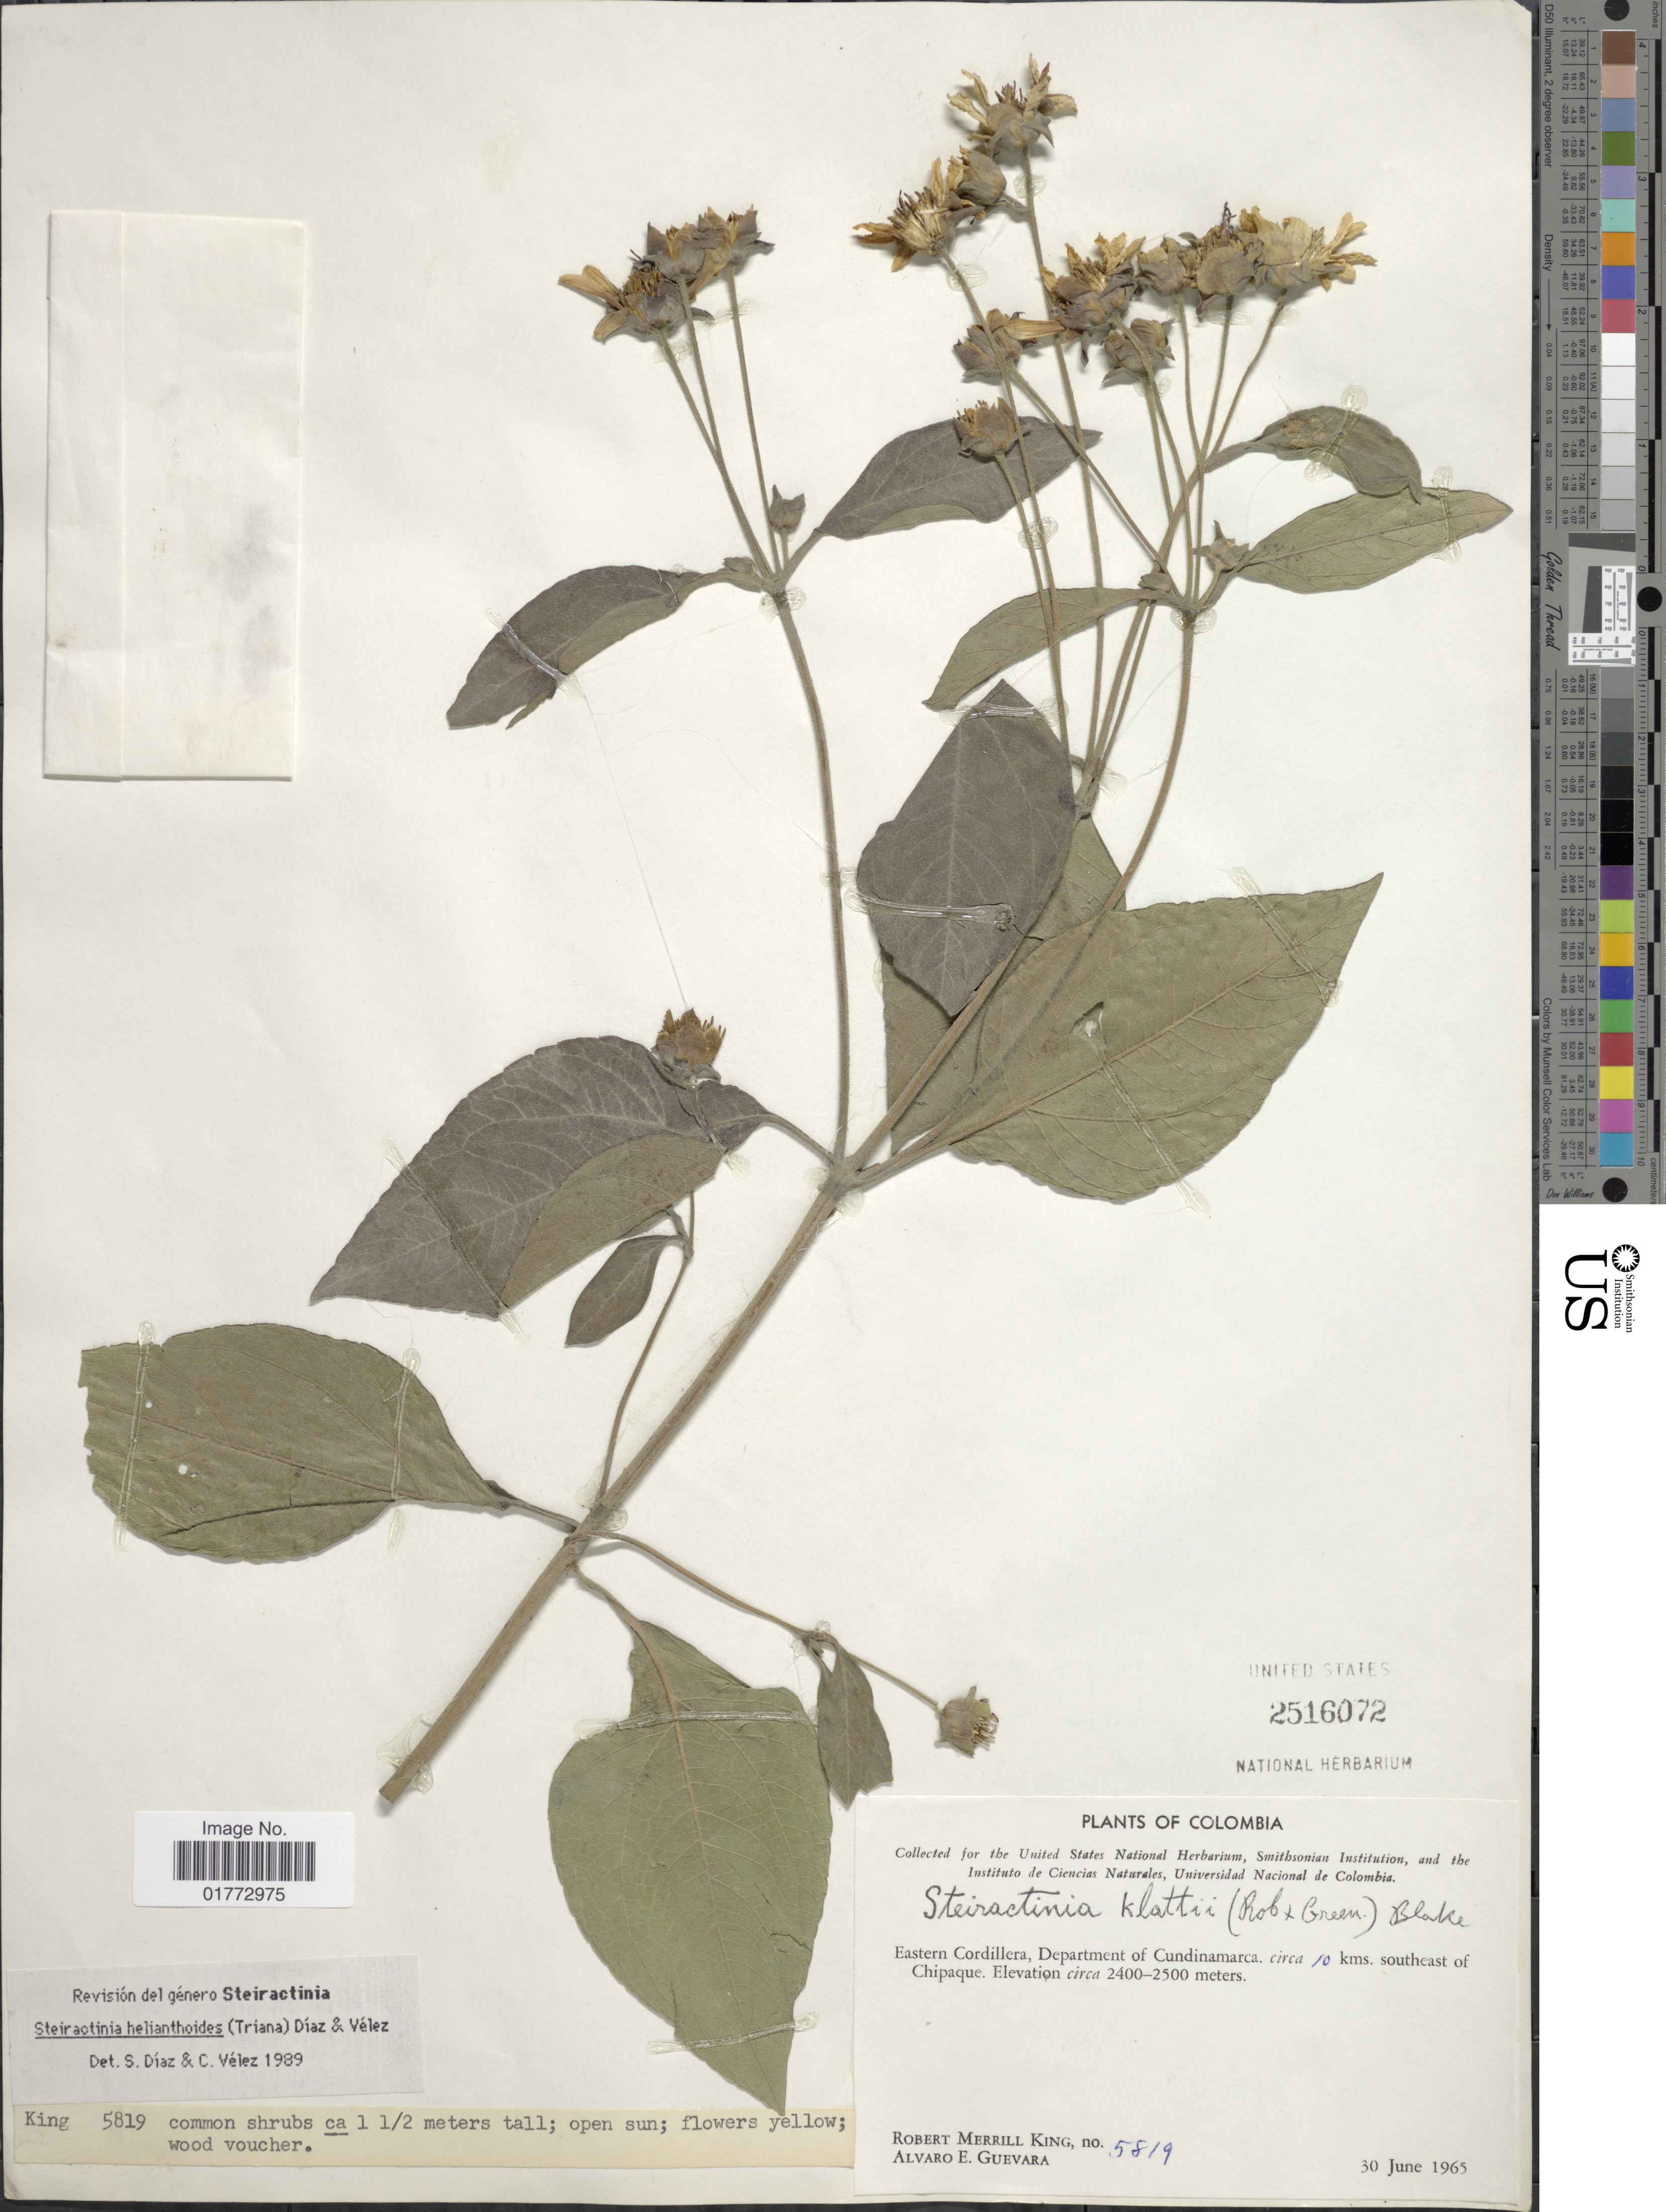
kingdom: Plantae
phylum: Tracheophyta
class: Magnoliopsida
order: Asterales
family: Asteraceae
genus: Steiractinia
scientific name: Steiractinia helianthoides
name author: (Triana) S. Díaz & Vélez-Nauer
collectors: R. M. King & A. E. Guevara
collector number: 5819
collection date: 1965-06-30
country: Colombia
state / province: Cundinamarca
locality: Eastern Cordillera, circa 10 kms, southeast of Chipaque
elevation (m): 2400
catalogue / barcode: US 2516072